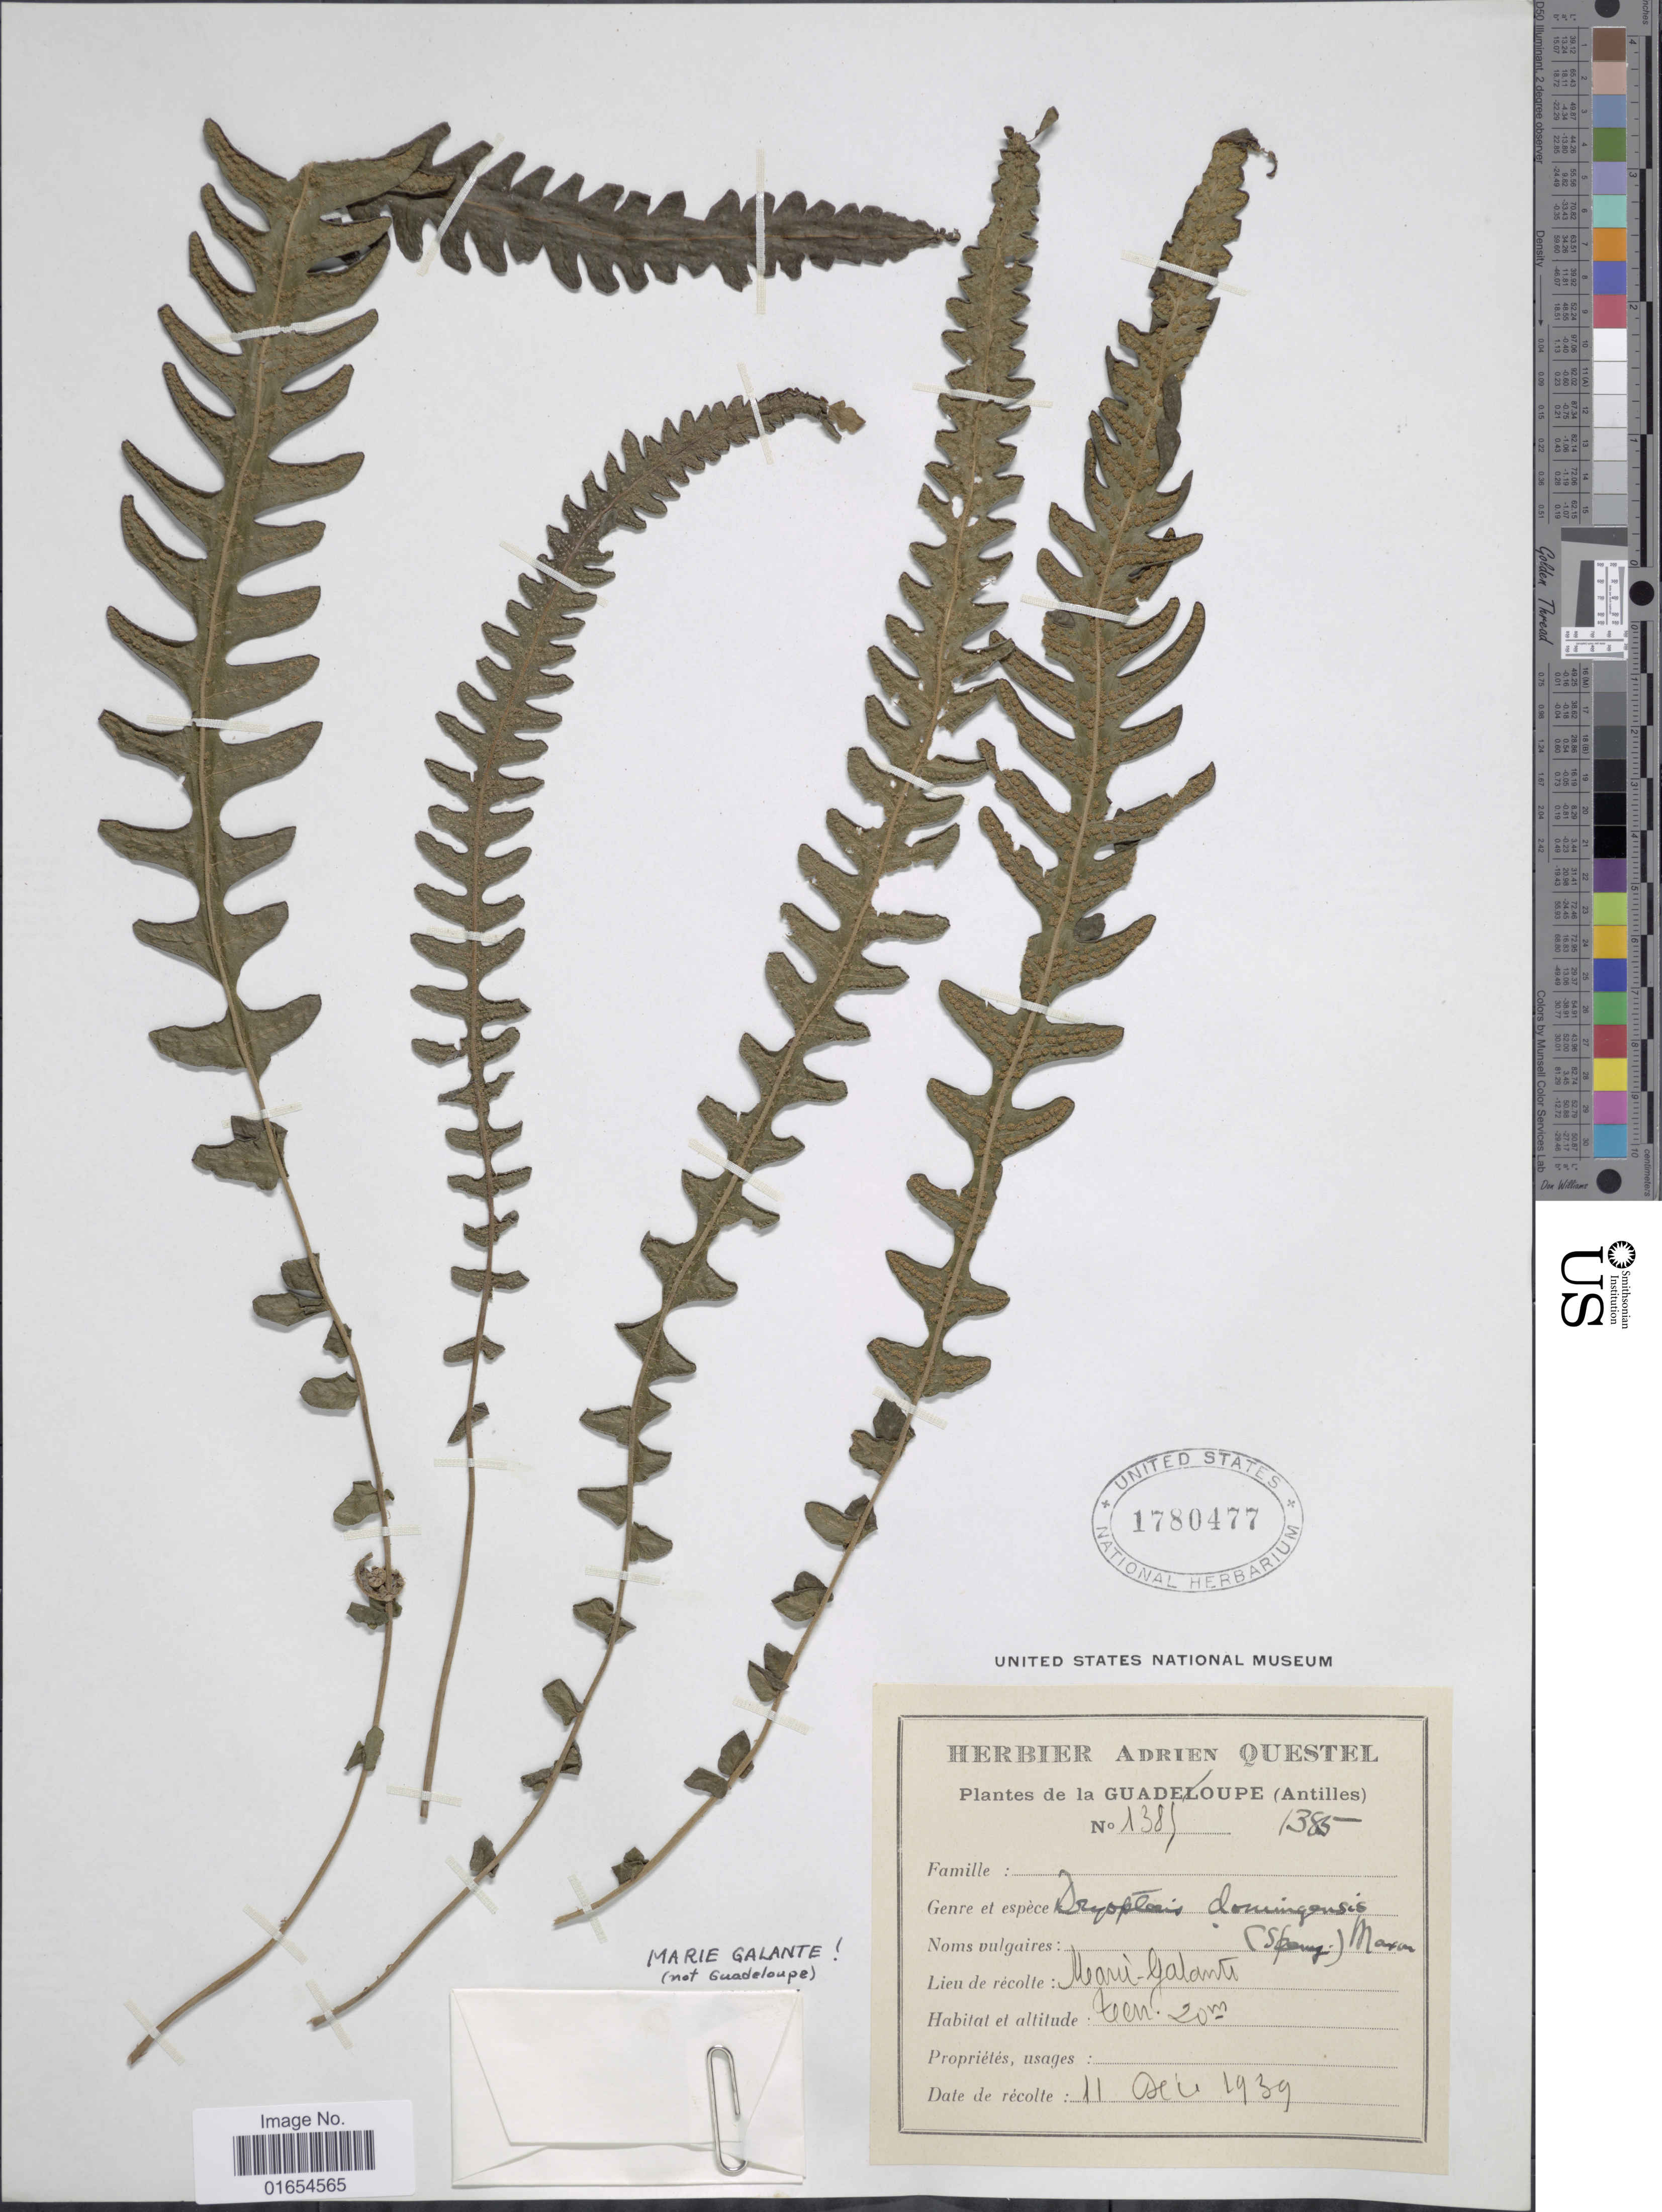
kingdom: Plantae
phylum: Tracheophyta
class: Polypodiopsida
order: Polypodiales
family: Thelypteridaceae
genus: Goniopteris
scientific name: Goniopteris guadelupensis (Wikstr.) comb. nov., ined 2015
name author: (Wikstr.)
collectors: ex herb. A. Questal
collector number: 1385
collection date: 1939-12-11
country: Guadeloupe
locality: Marie - Galante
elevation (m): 20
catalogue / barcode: US 1780477